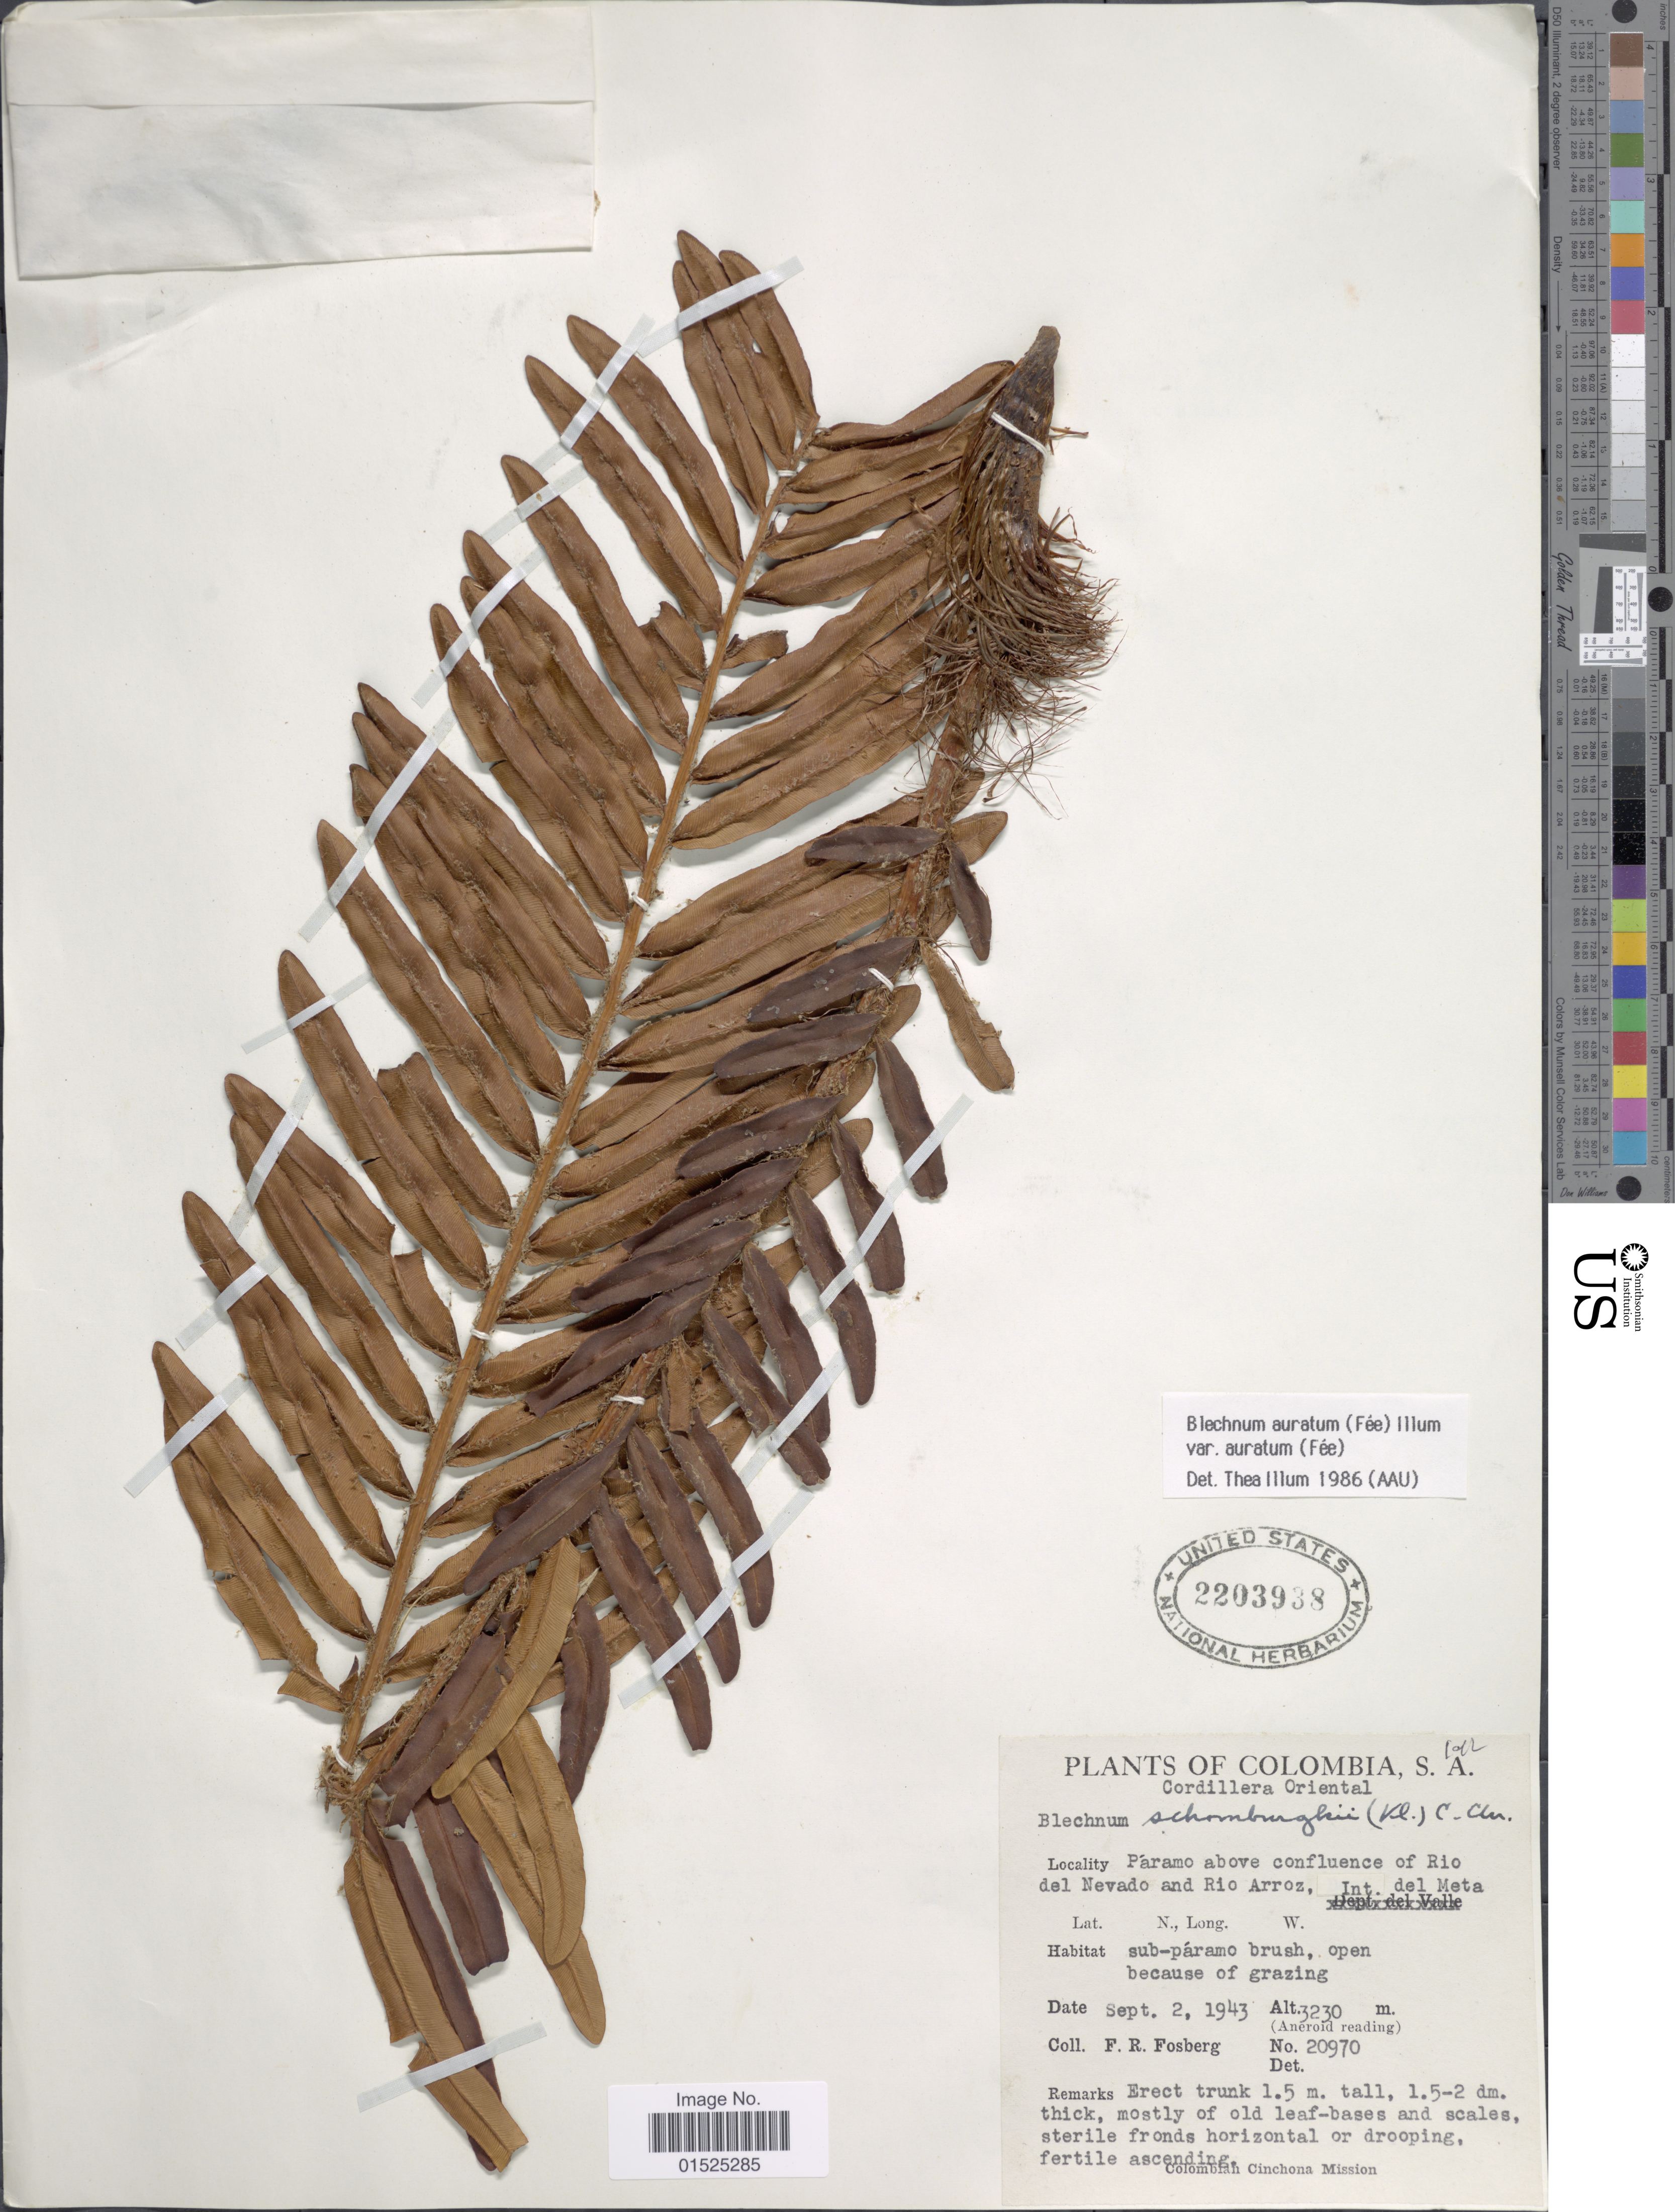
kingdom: Plantae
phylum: Tracheophyta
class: Polypodiopsida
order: Polypodiales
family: Blechnaceae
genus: Blechnum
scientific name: Blechnum auratum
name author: (Fée) R.M. Tryon & Stolze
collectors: F. R. Fosberg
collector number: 20970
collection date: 1943-09-02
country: Colombia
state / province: Meta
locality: Colombia, S. A., Cordillera Oriental, Paramo above confluence of Rio del Nevado and Rio Arroz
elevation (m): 3230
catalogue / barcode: US 2203938